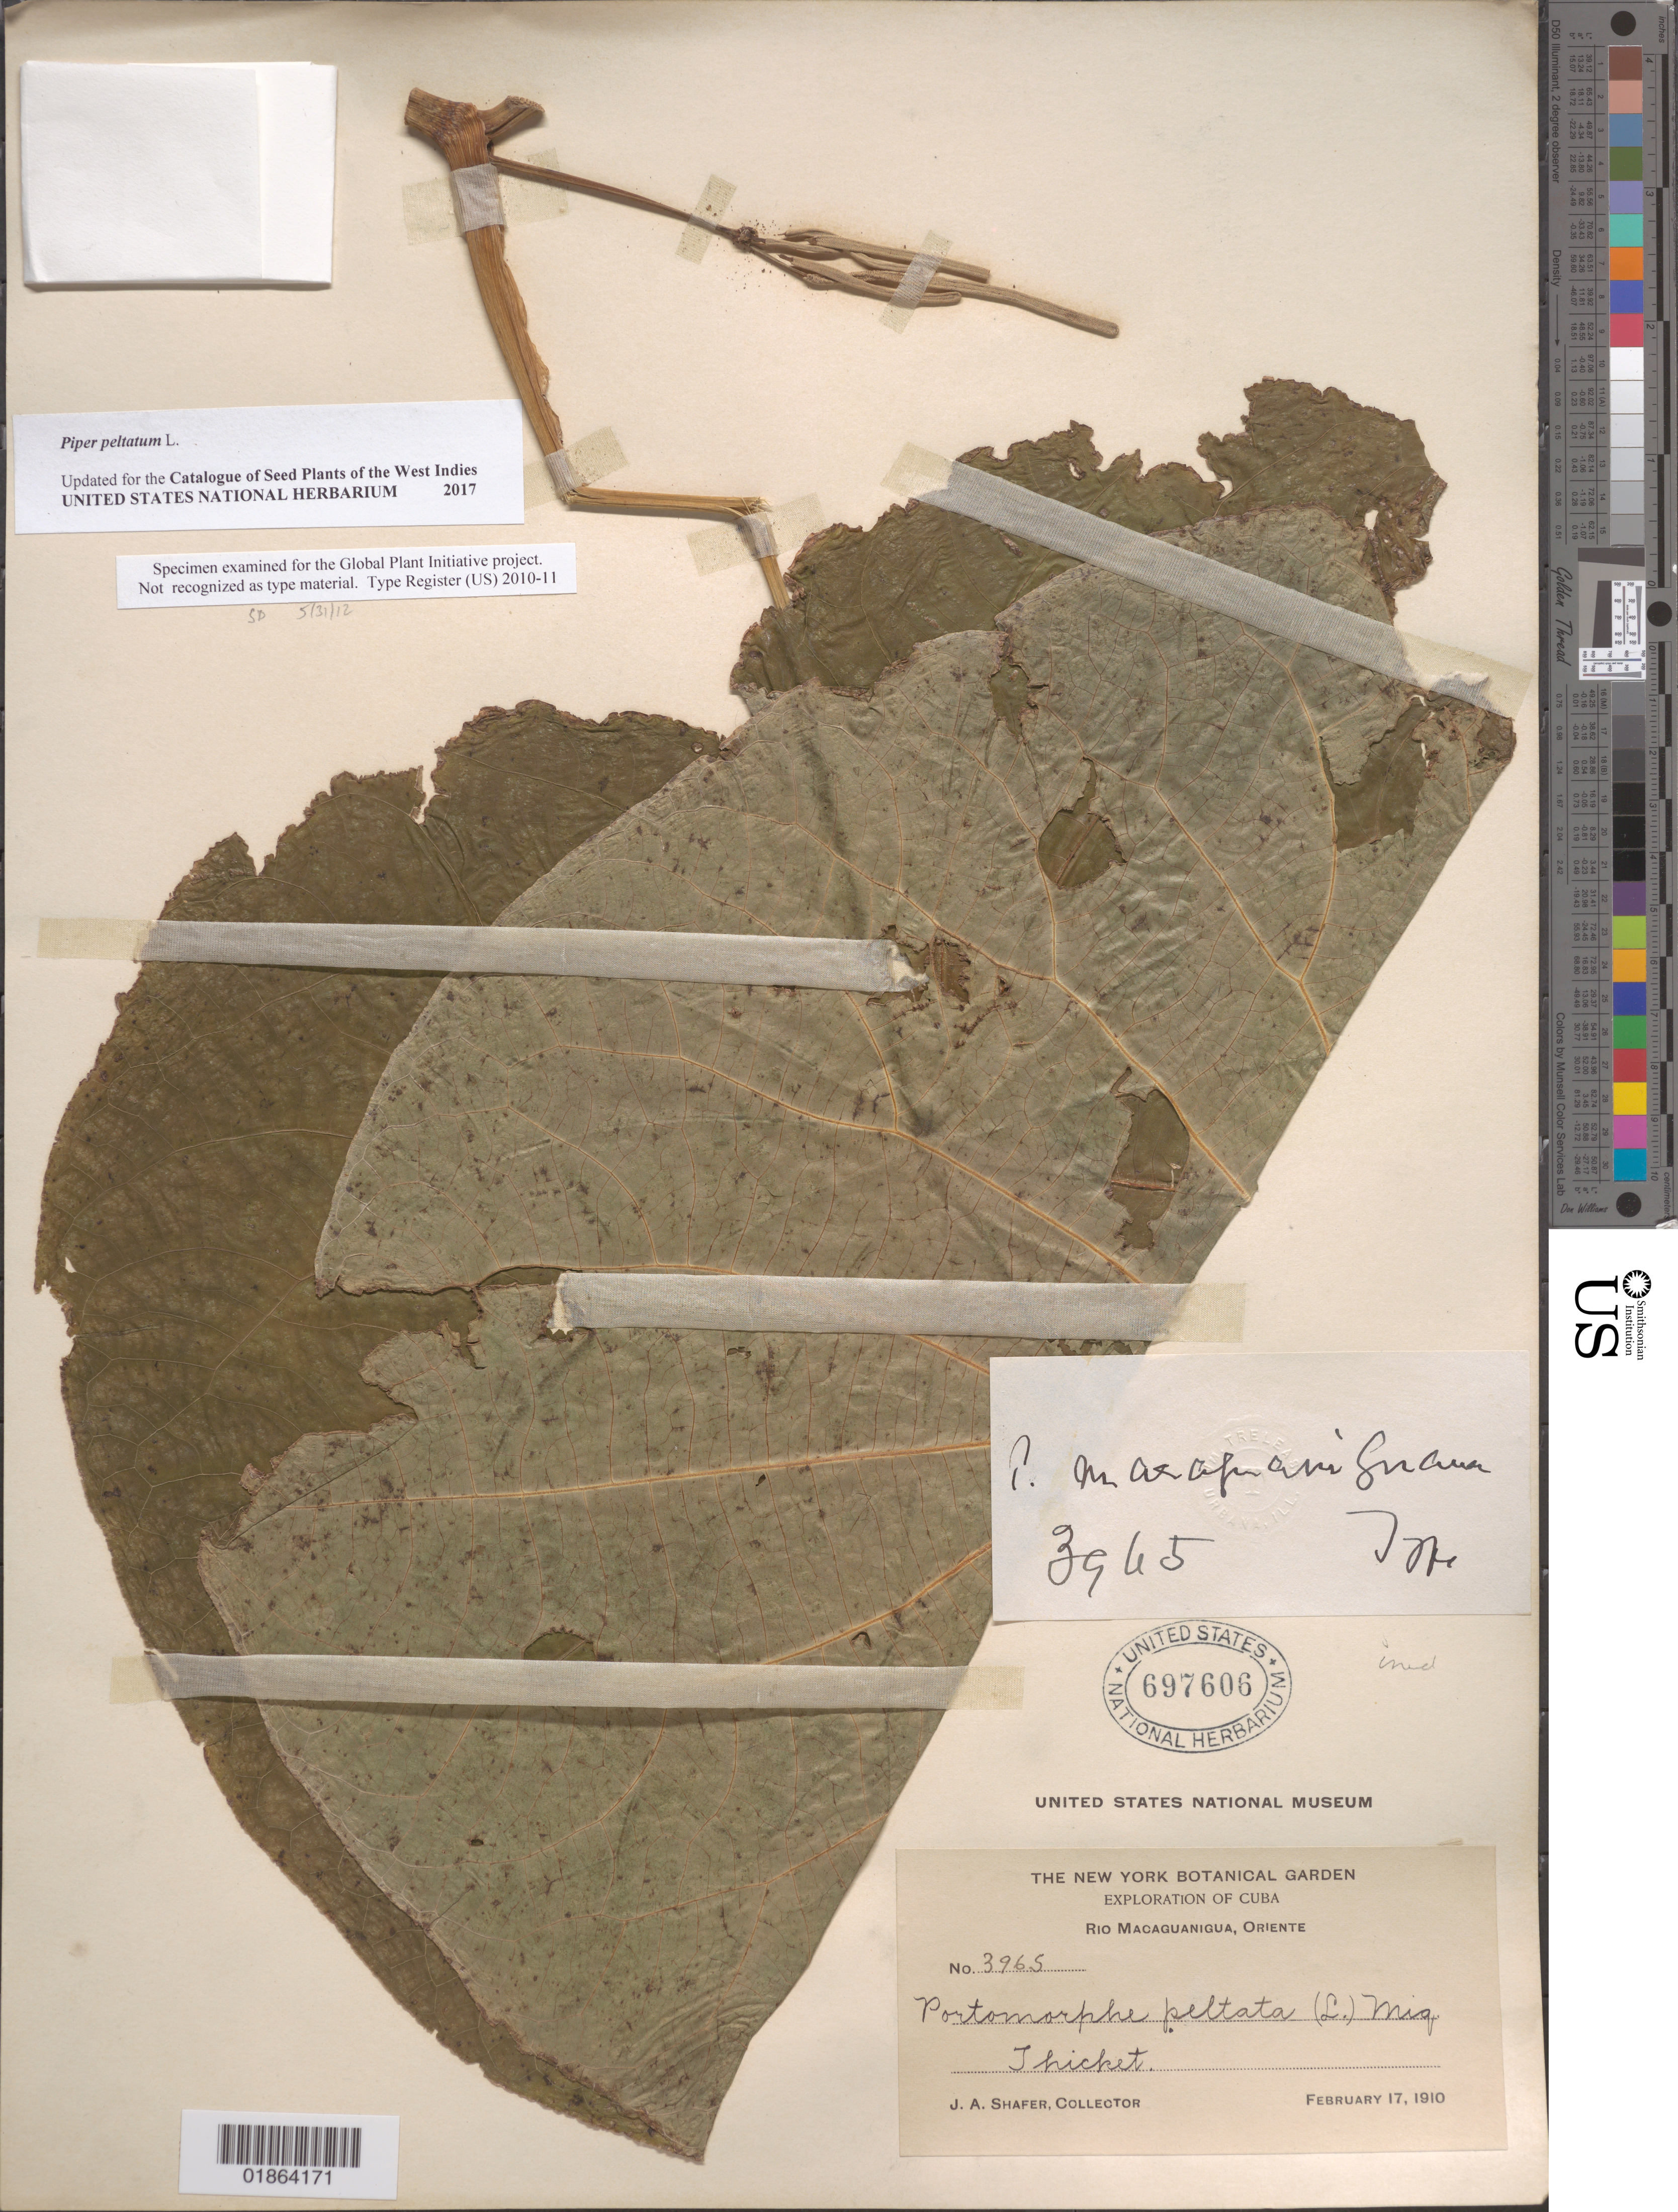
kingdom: Plantae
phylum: Tracheophyta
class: Magnoliopsida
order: Piperales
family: Piperaceae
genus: Piper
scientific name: Piper peltatum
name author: L.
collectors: J. A. Shafer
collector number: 3965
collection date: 1910-02-17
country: Cuba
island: Cuba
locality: Rio Macaguaniqua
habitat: Thicket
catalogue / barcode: US 697606